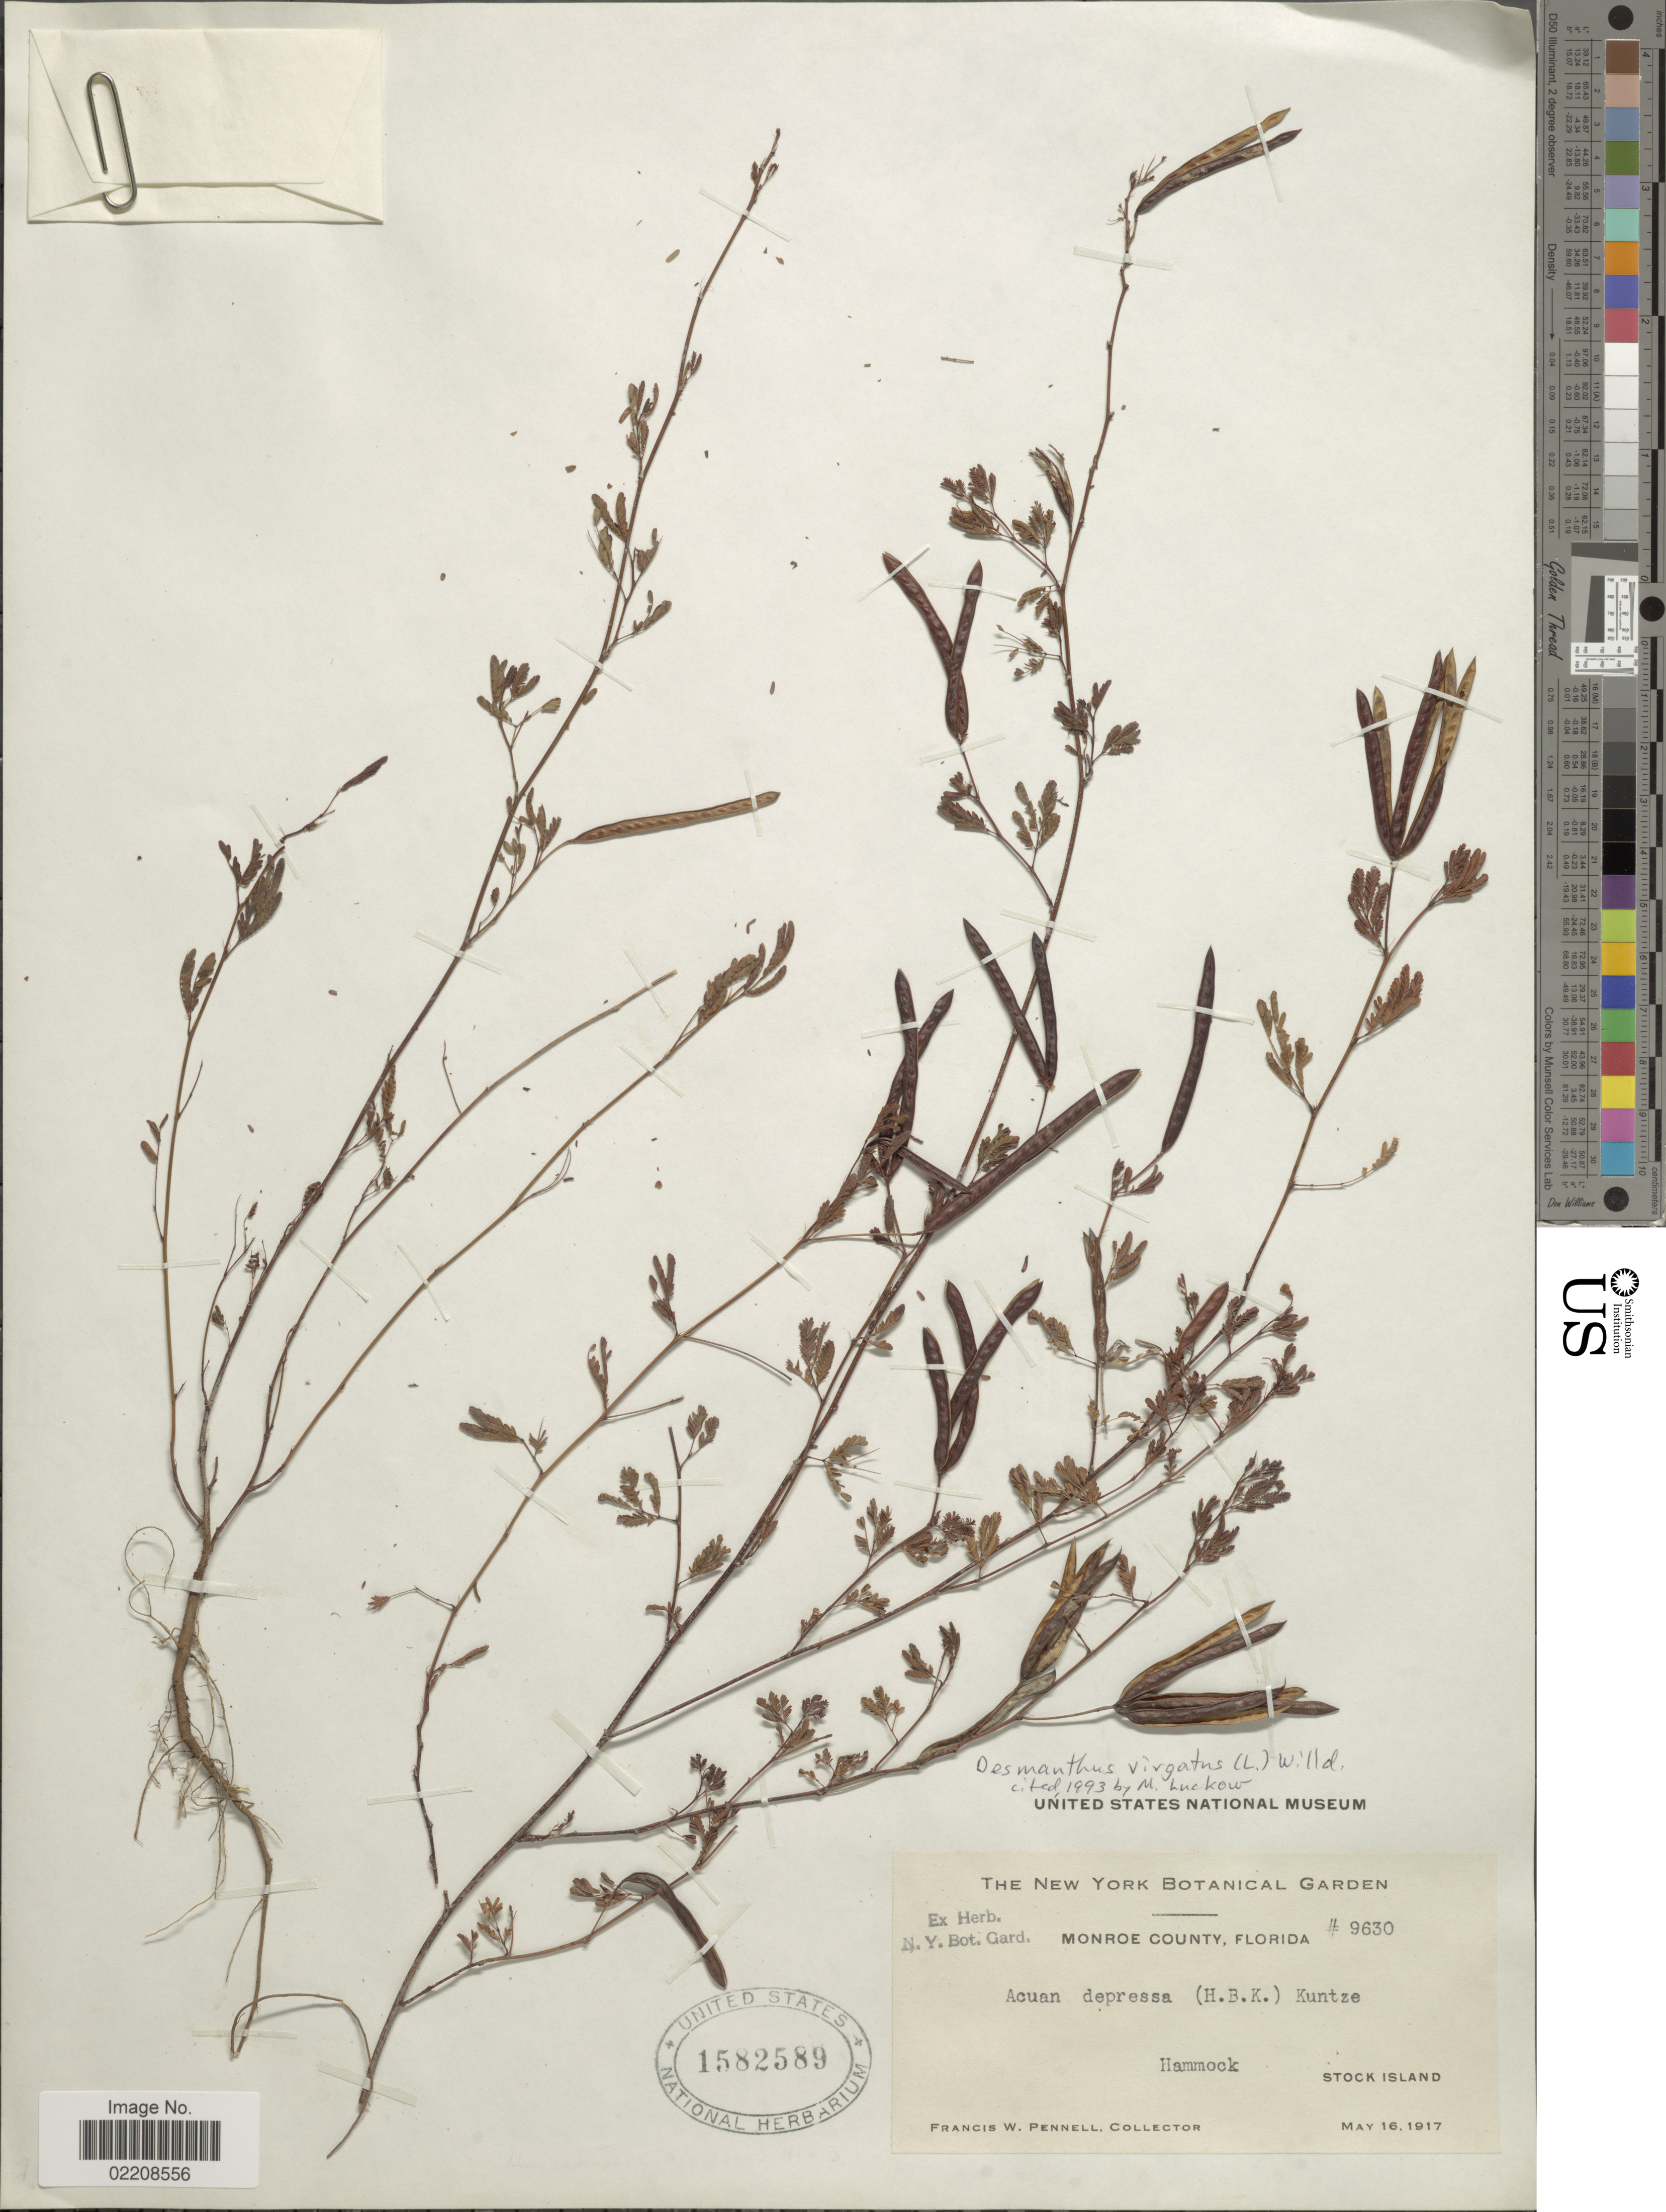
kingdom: Plantae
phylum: Tracheophyta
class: Magnoliopsida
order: Fabales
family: Fabaceae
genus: Desmanthus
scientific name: Desmanthus virgatus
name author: (L.) Willd.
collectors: F. W. Pennell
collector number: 9630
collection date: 1917-05-16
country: United States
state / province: Florida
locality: Monroe County, Florida. Hammock, Stock Island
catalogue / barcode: US 1582589